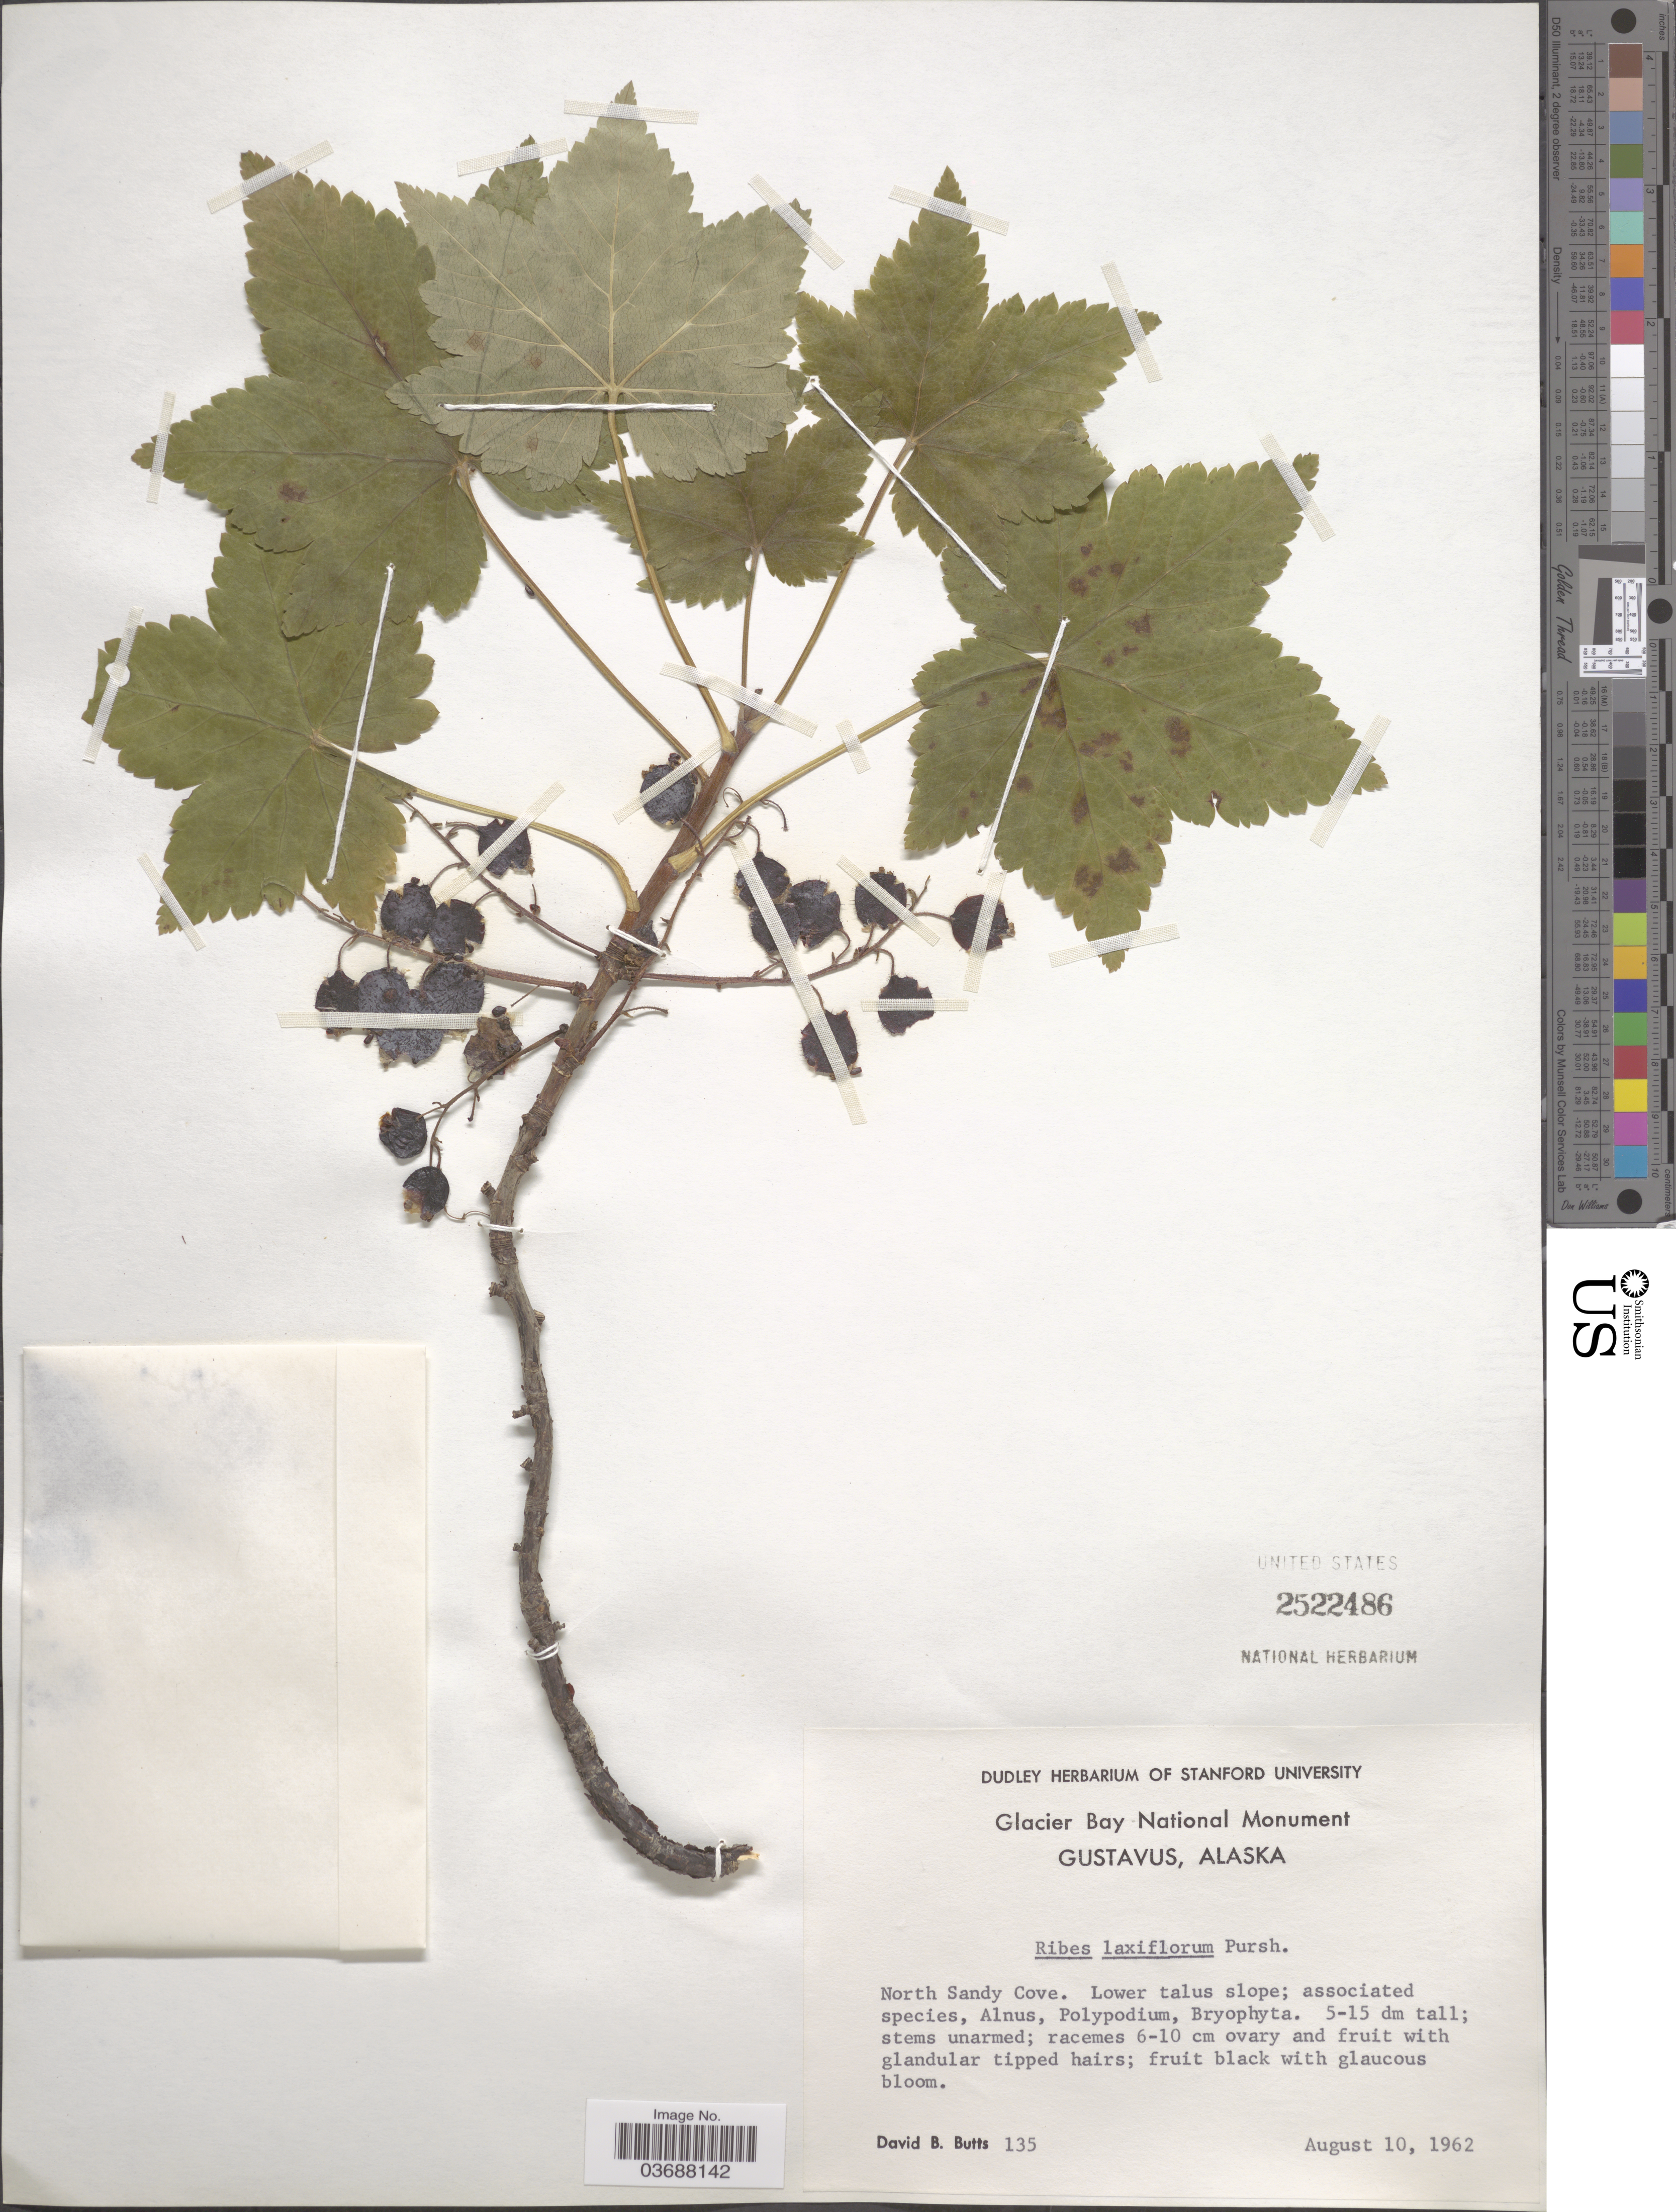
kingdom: Plantae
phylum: Tracheophyta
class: Magnoliopsida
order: Saxifragales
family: Grossulariaceae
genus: Ribes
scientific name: Ribes laxiflorum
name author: Pursh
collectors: D. Butts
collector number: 135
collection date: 1962-08-10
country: United States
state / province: Alaska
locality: Glacier Bay National Monument. Gustavus. North Sandy Cove. Lower talus slope.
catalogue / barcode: US 2522486